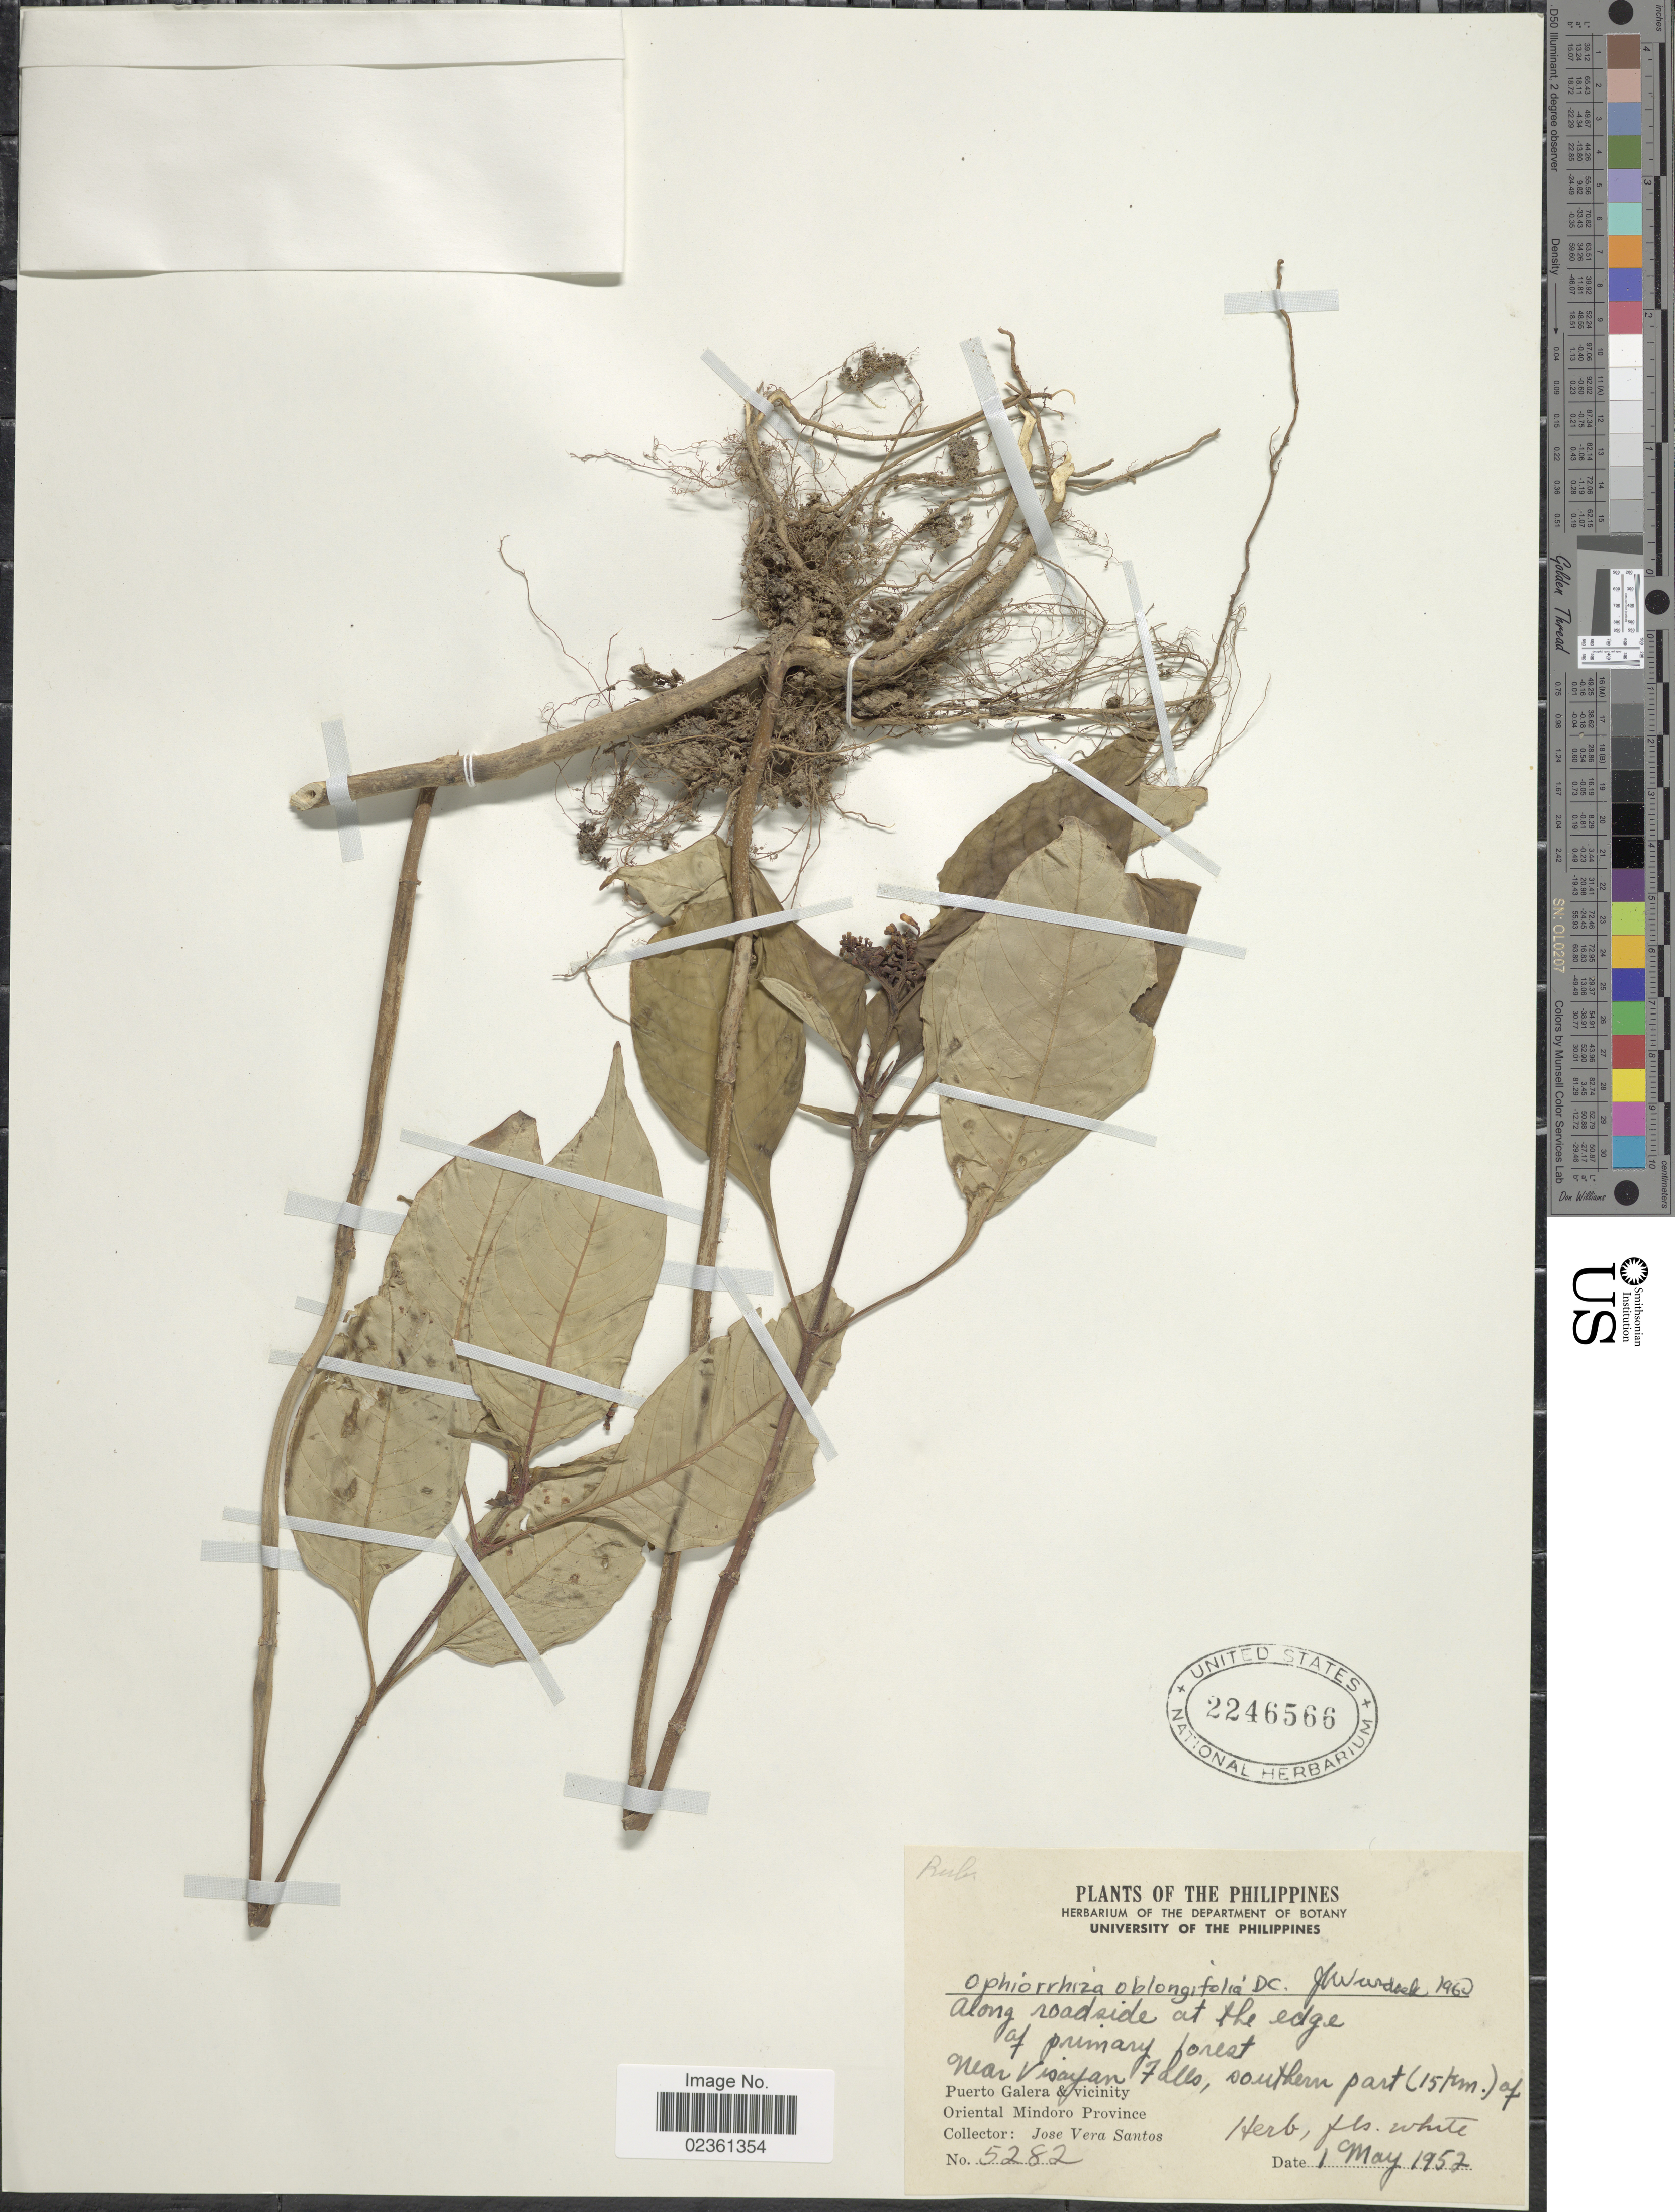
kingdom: Plantae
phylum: Tracheophyta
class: Magnoliopsida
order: Gentianales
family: Rubiaceae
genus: Ophiorrhiza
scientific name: Ophiorrhiza oblongifolia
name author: DC.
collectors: J. V. Santos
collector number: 5282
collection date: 1952-05-01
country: Philippines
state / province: Mimaropa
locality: Along roadside at the edge of primary forest, near Visayan Falls, southern part (15km.) of Puerto Galera & vicinity, Oriental Mindoro Province.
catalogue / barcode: US 2246566